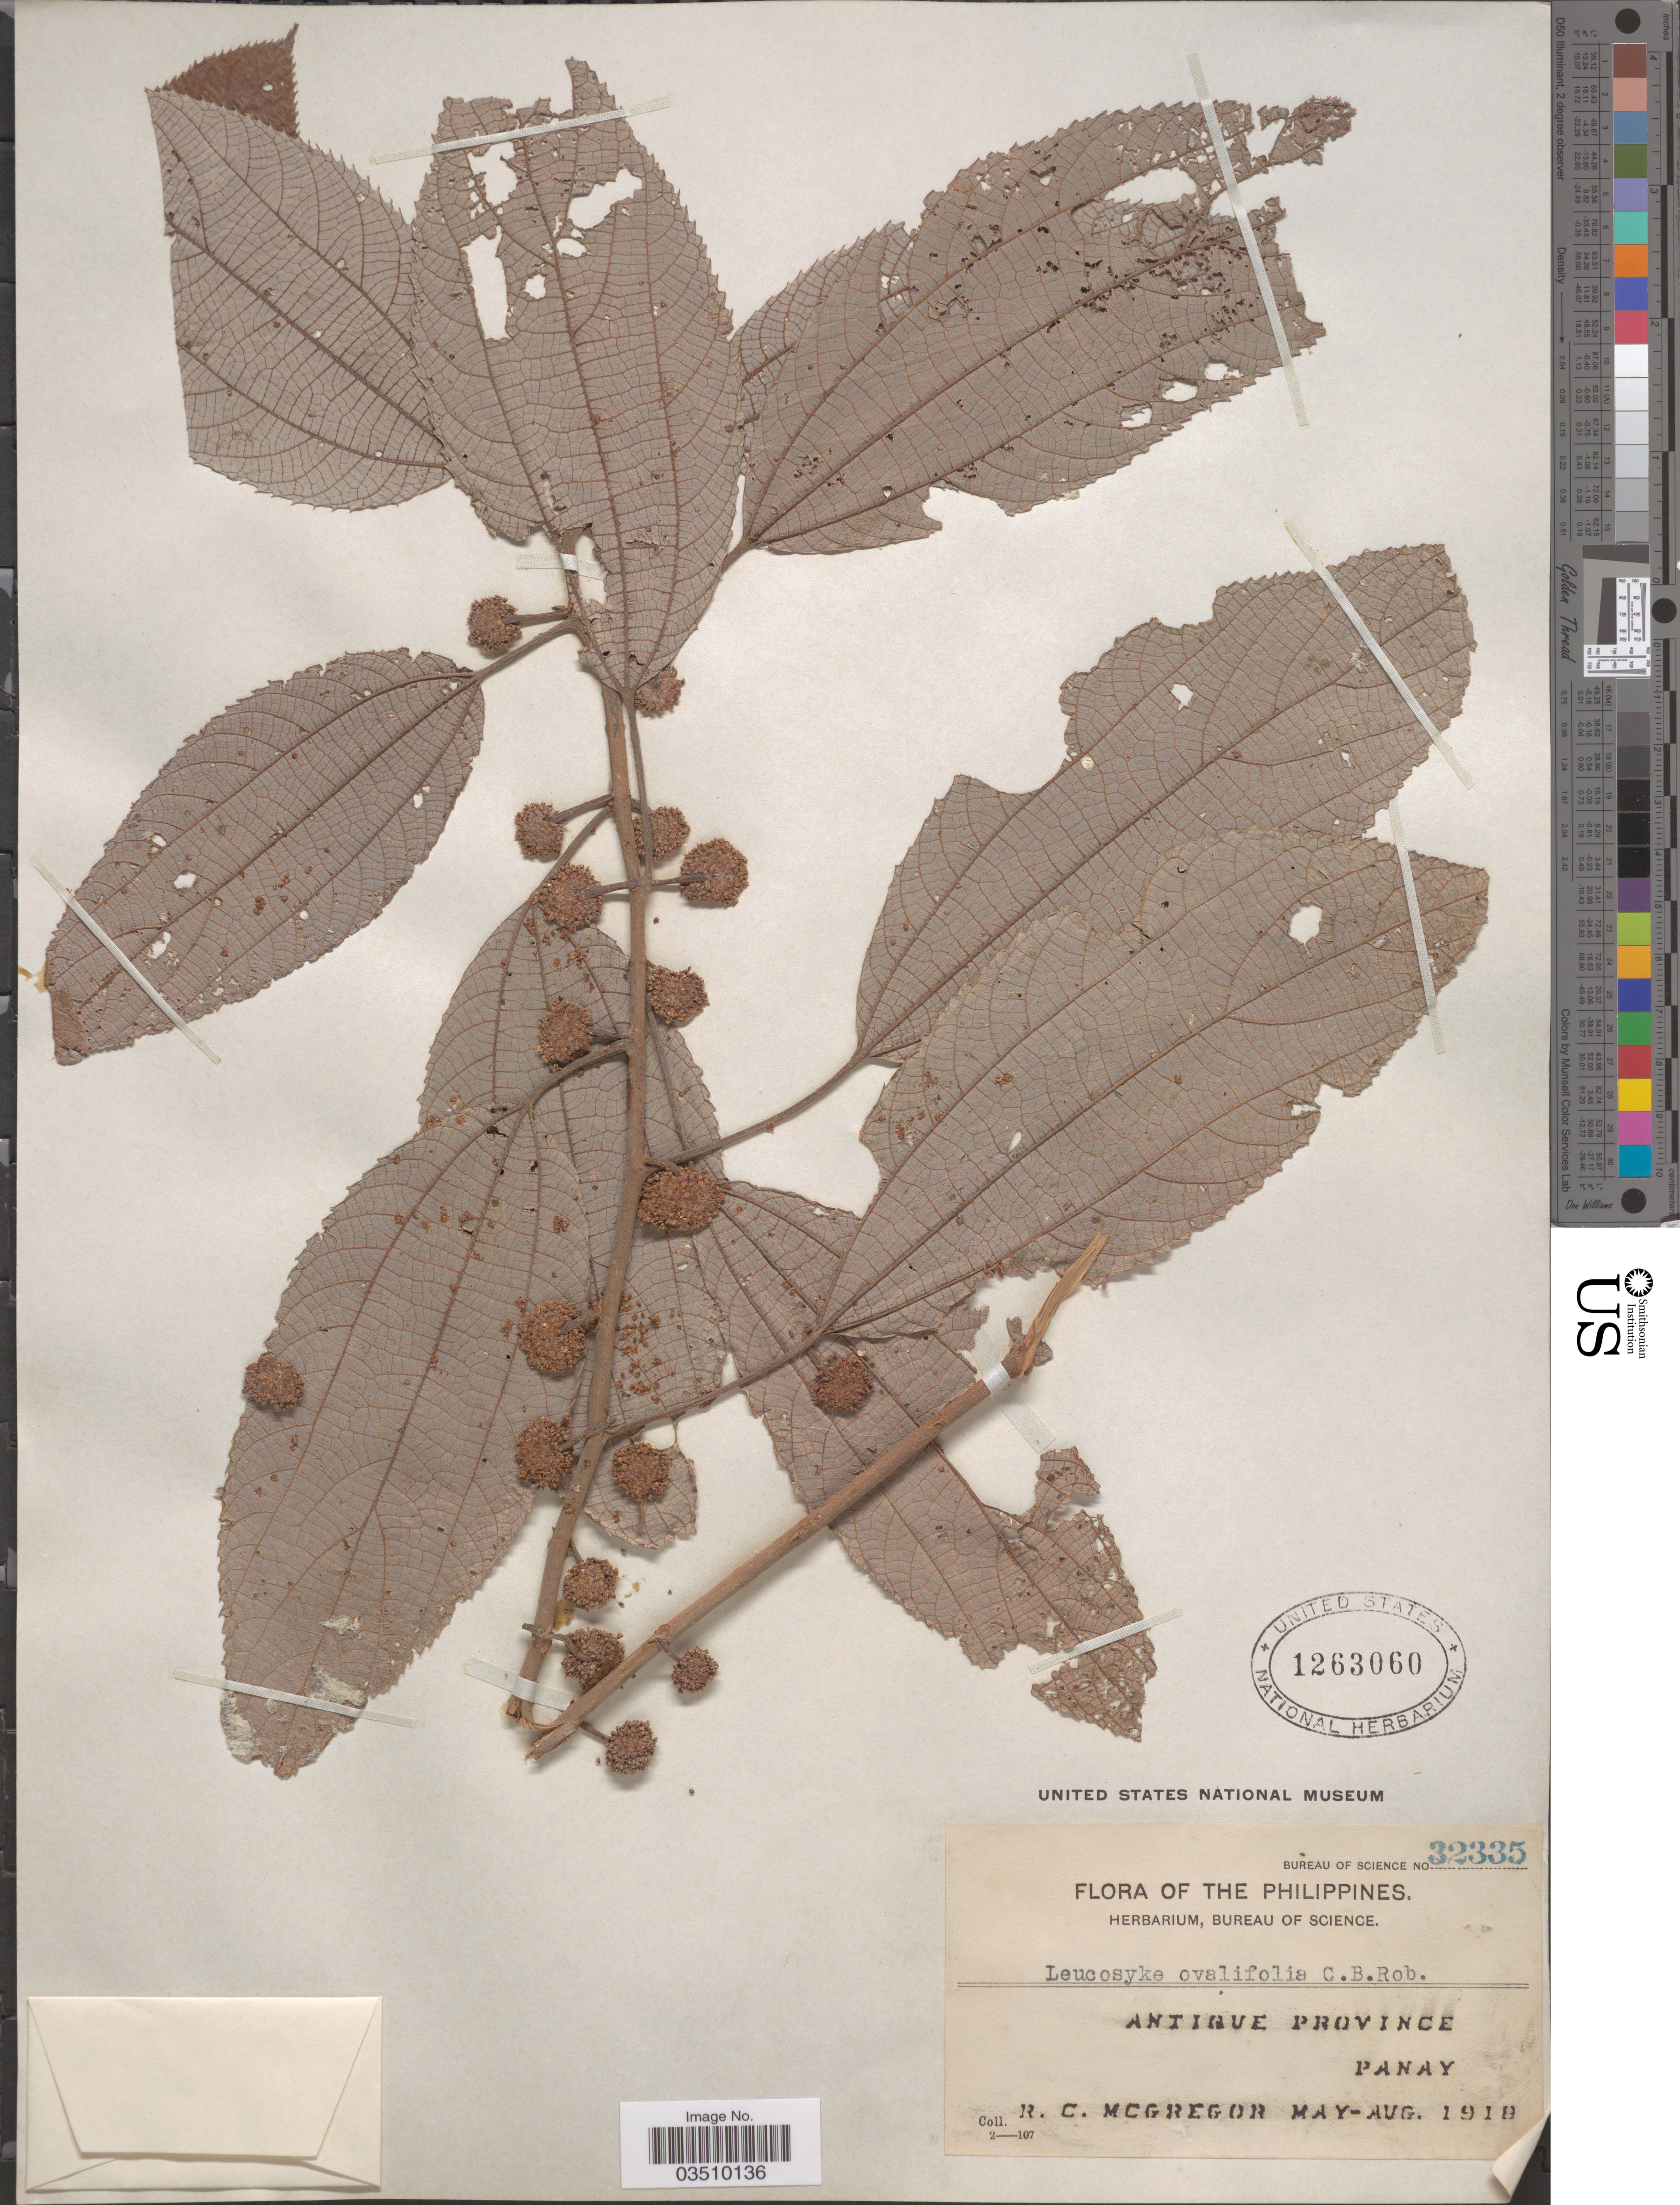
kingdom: Plantae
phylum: Tracheophyta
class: Magnoliopsida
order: Rosales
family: Urticaceae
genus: Leucosyke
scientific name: Leucosyke ovalifolia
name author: C.B. Rob.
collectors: R. C. McGregor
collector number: Bureau of Science 32335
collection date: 1918-05/1918-08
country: Philippines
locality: Antique Province. Panay.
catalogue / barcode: US 1263060